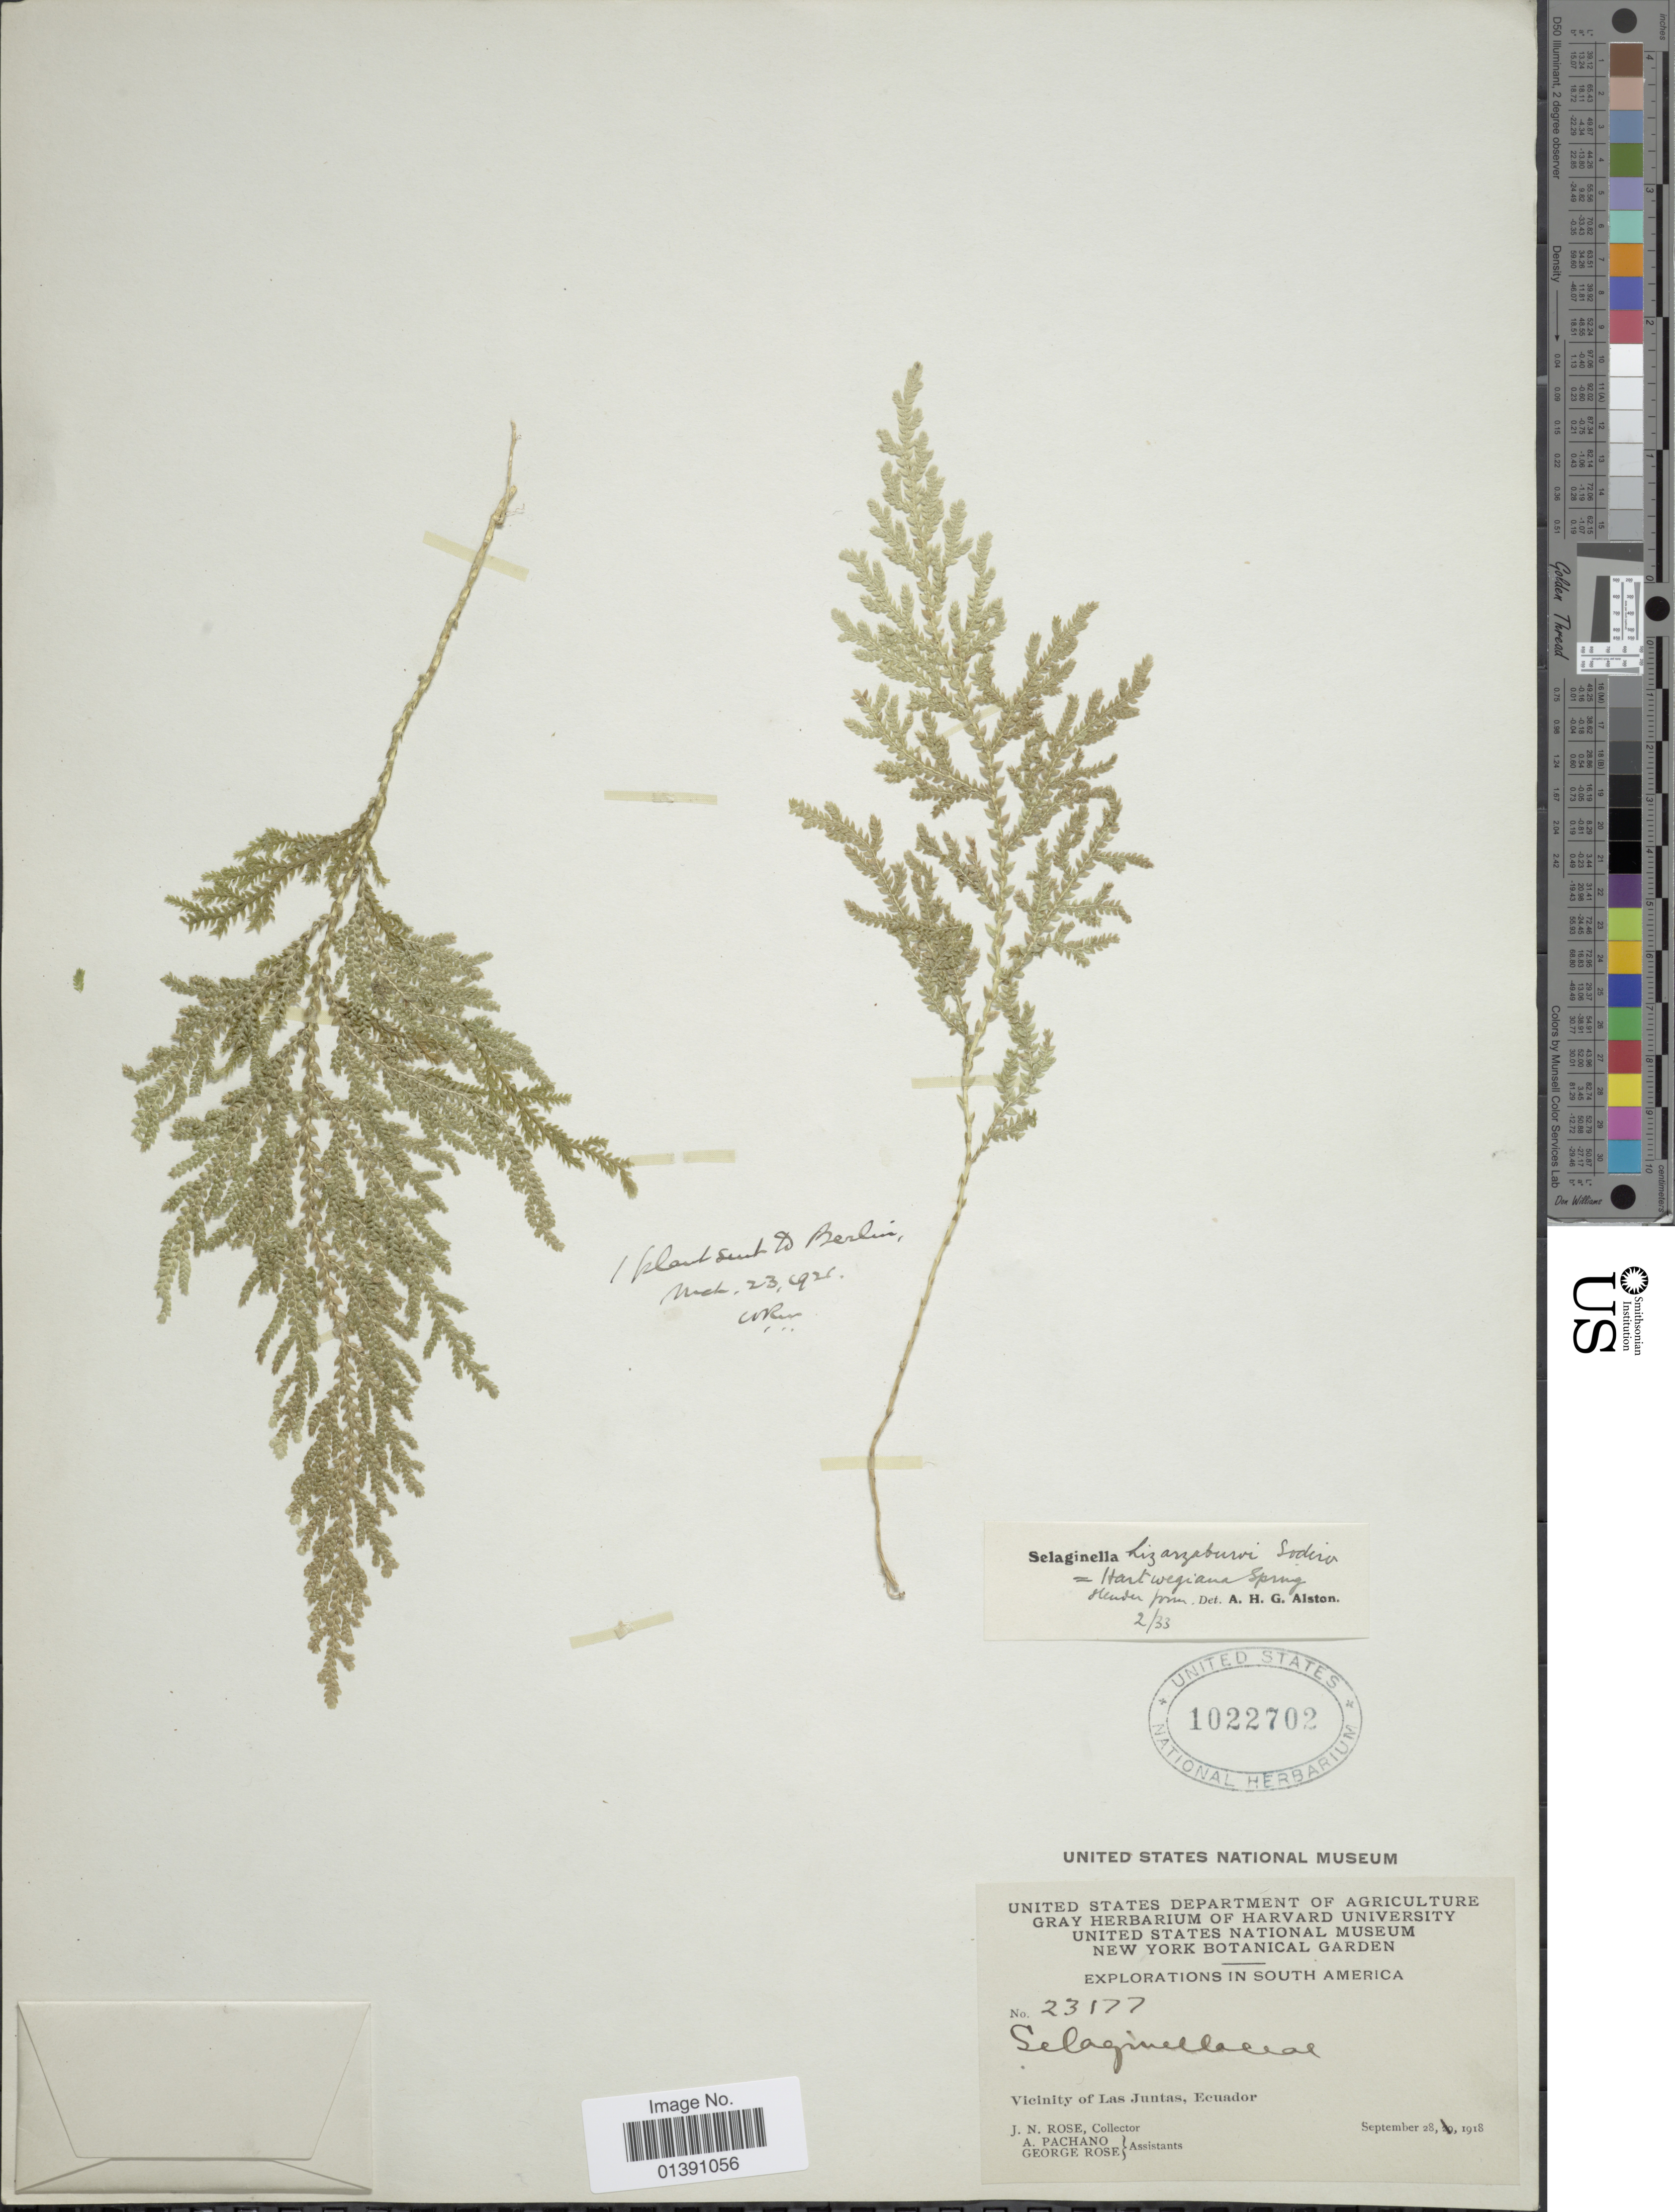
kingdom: Plantae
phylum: Tracheophyta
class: Lycopodiopsida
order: Selaginellales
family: Selaginellaceae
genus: Selaginella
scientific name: Selaginella hartwegiana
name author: Spring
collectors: J. N. Rose, A. Pachano & G. Rose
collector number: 23177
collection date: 1918-09-28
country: Ecuador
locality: Vicinity of Las Juntas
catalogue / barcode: US 1022702